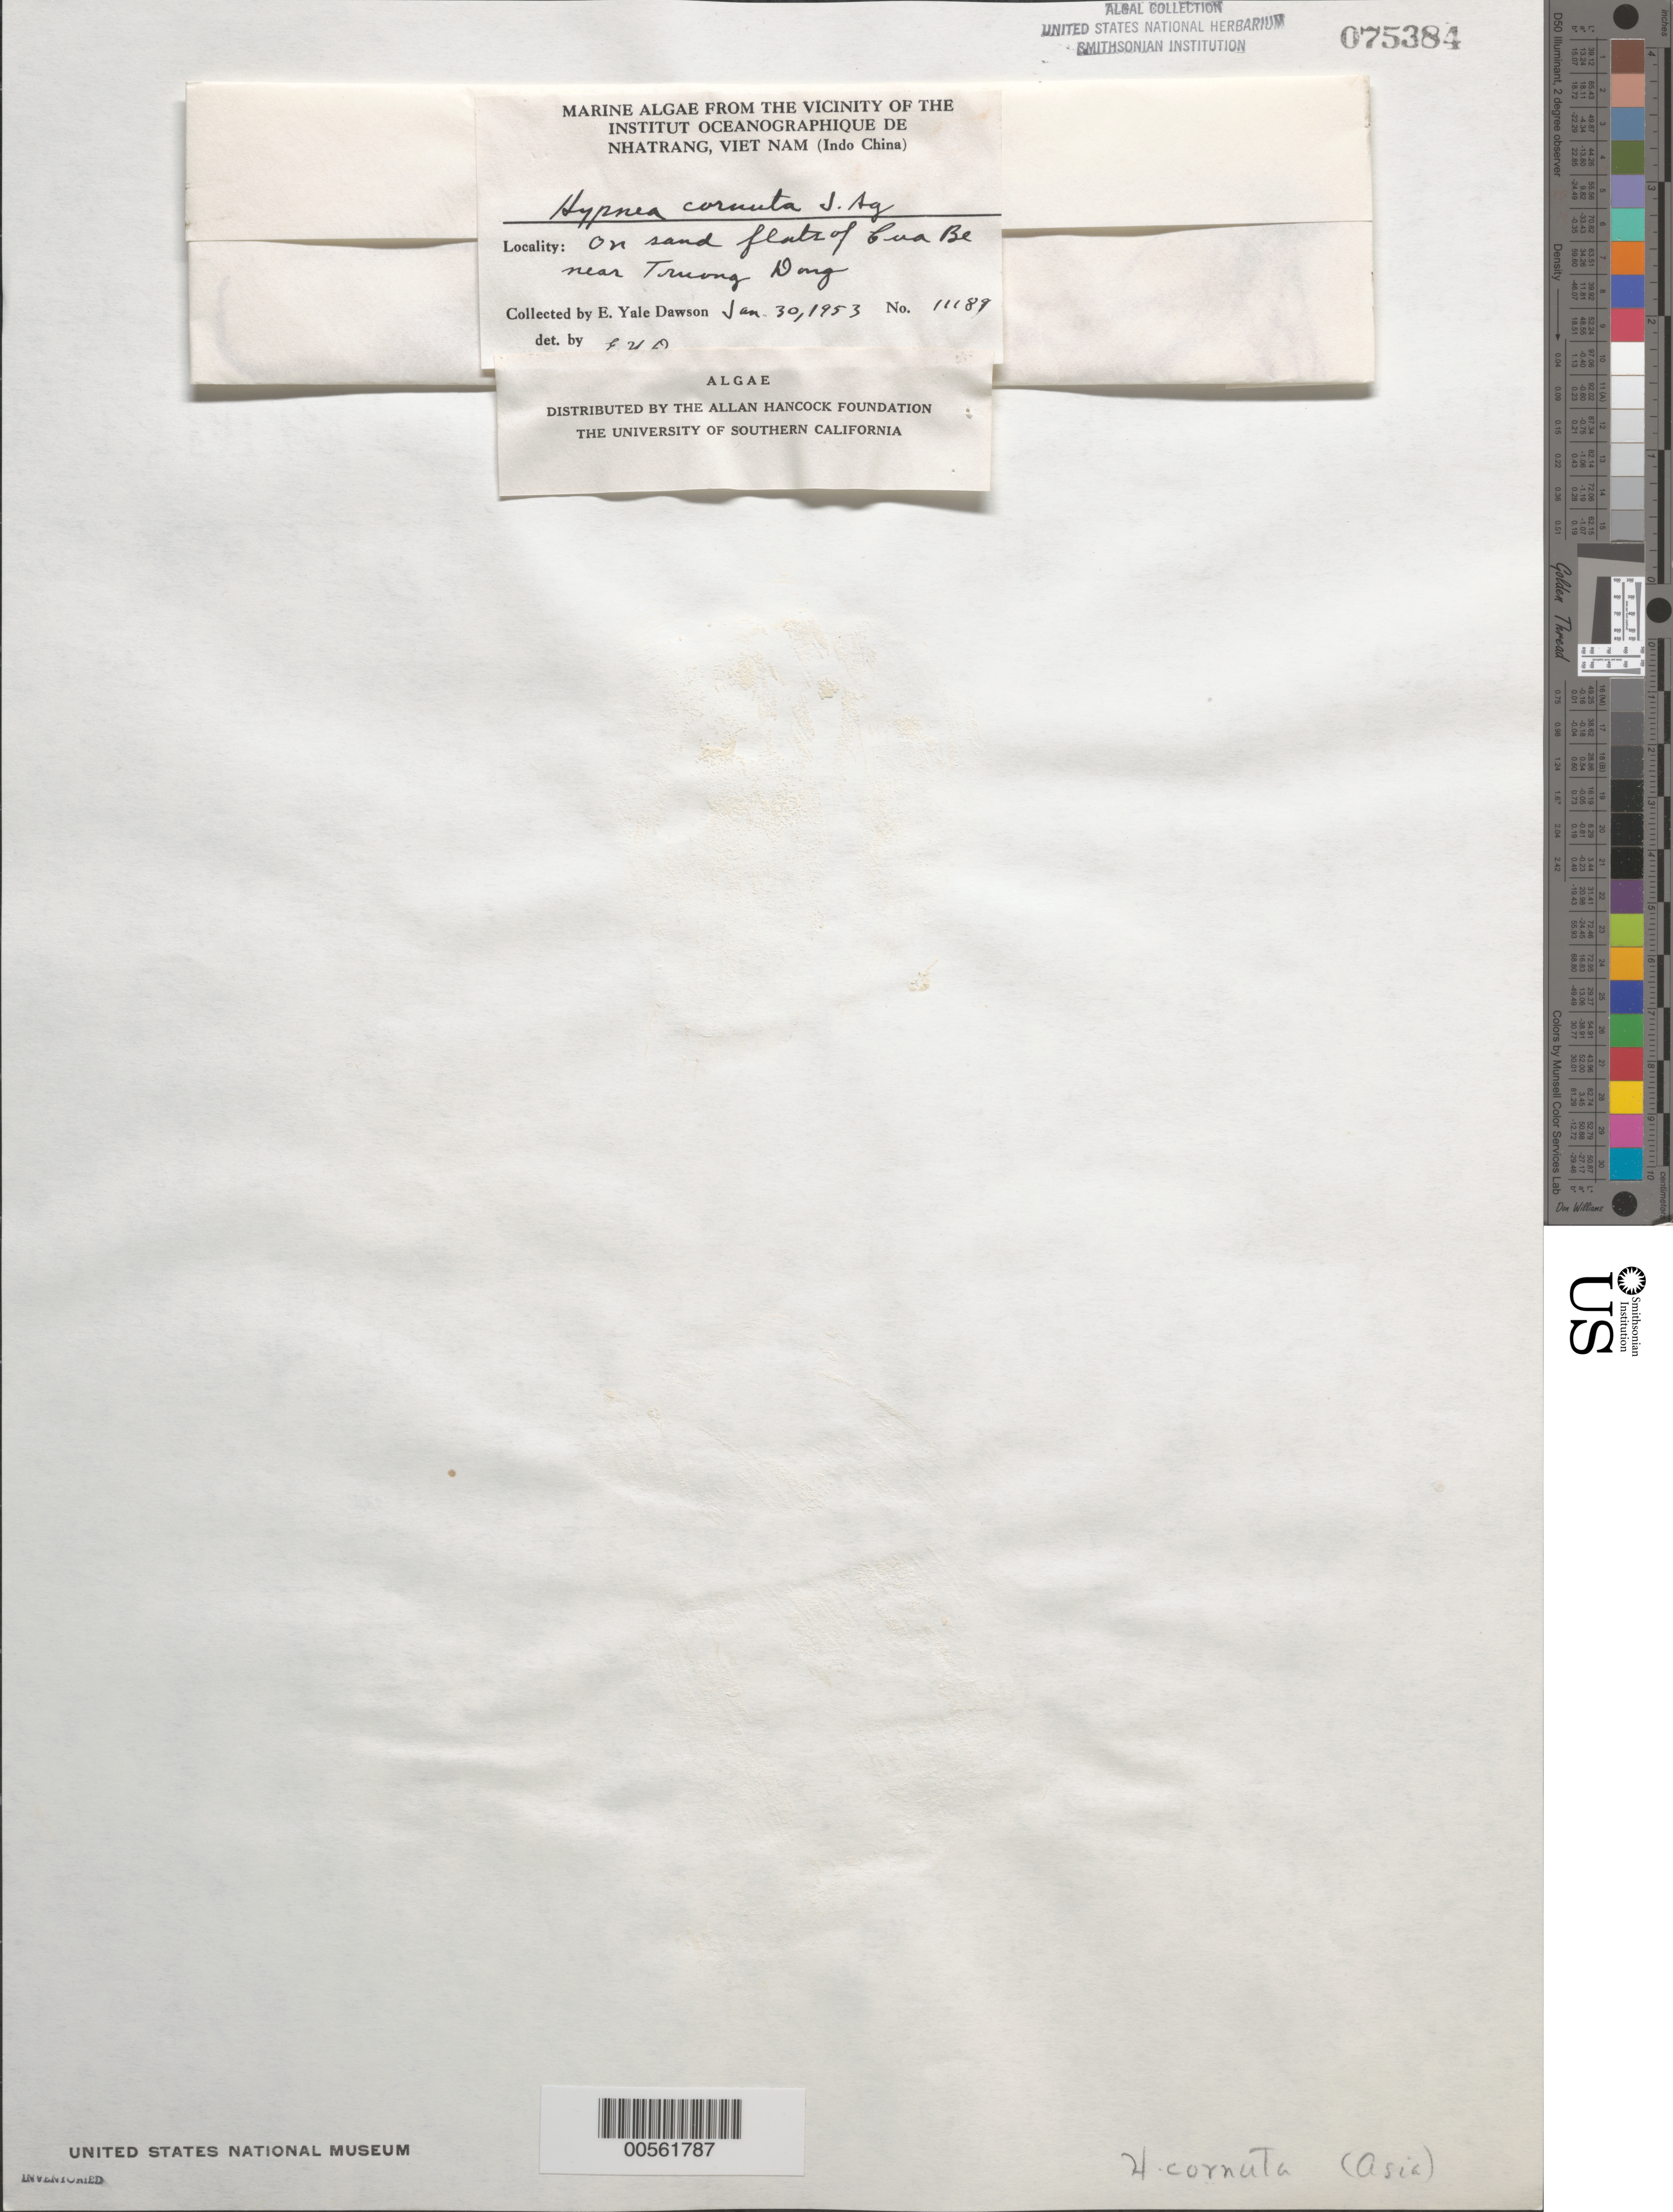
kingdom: Plantae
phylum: Rhodophyta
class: Florideophyceae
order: Gigartinales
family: Cystocloniaceae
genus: Hypnea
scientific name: Hypnea cornuta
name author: (Kütz.) J. Agardh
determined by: Dawson, E. Y.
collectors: E. Y. Dawson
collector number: EYD 11189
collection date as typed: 30 Jan 1953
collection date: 1953-01-30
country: Vietnam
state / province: Phu Khanh Province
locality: Cua Be near Truong Dong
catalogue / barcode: US 75384